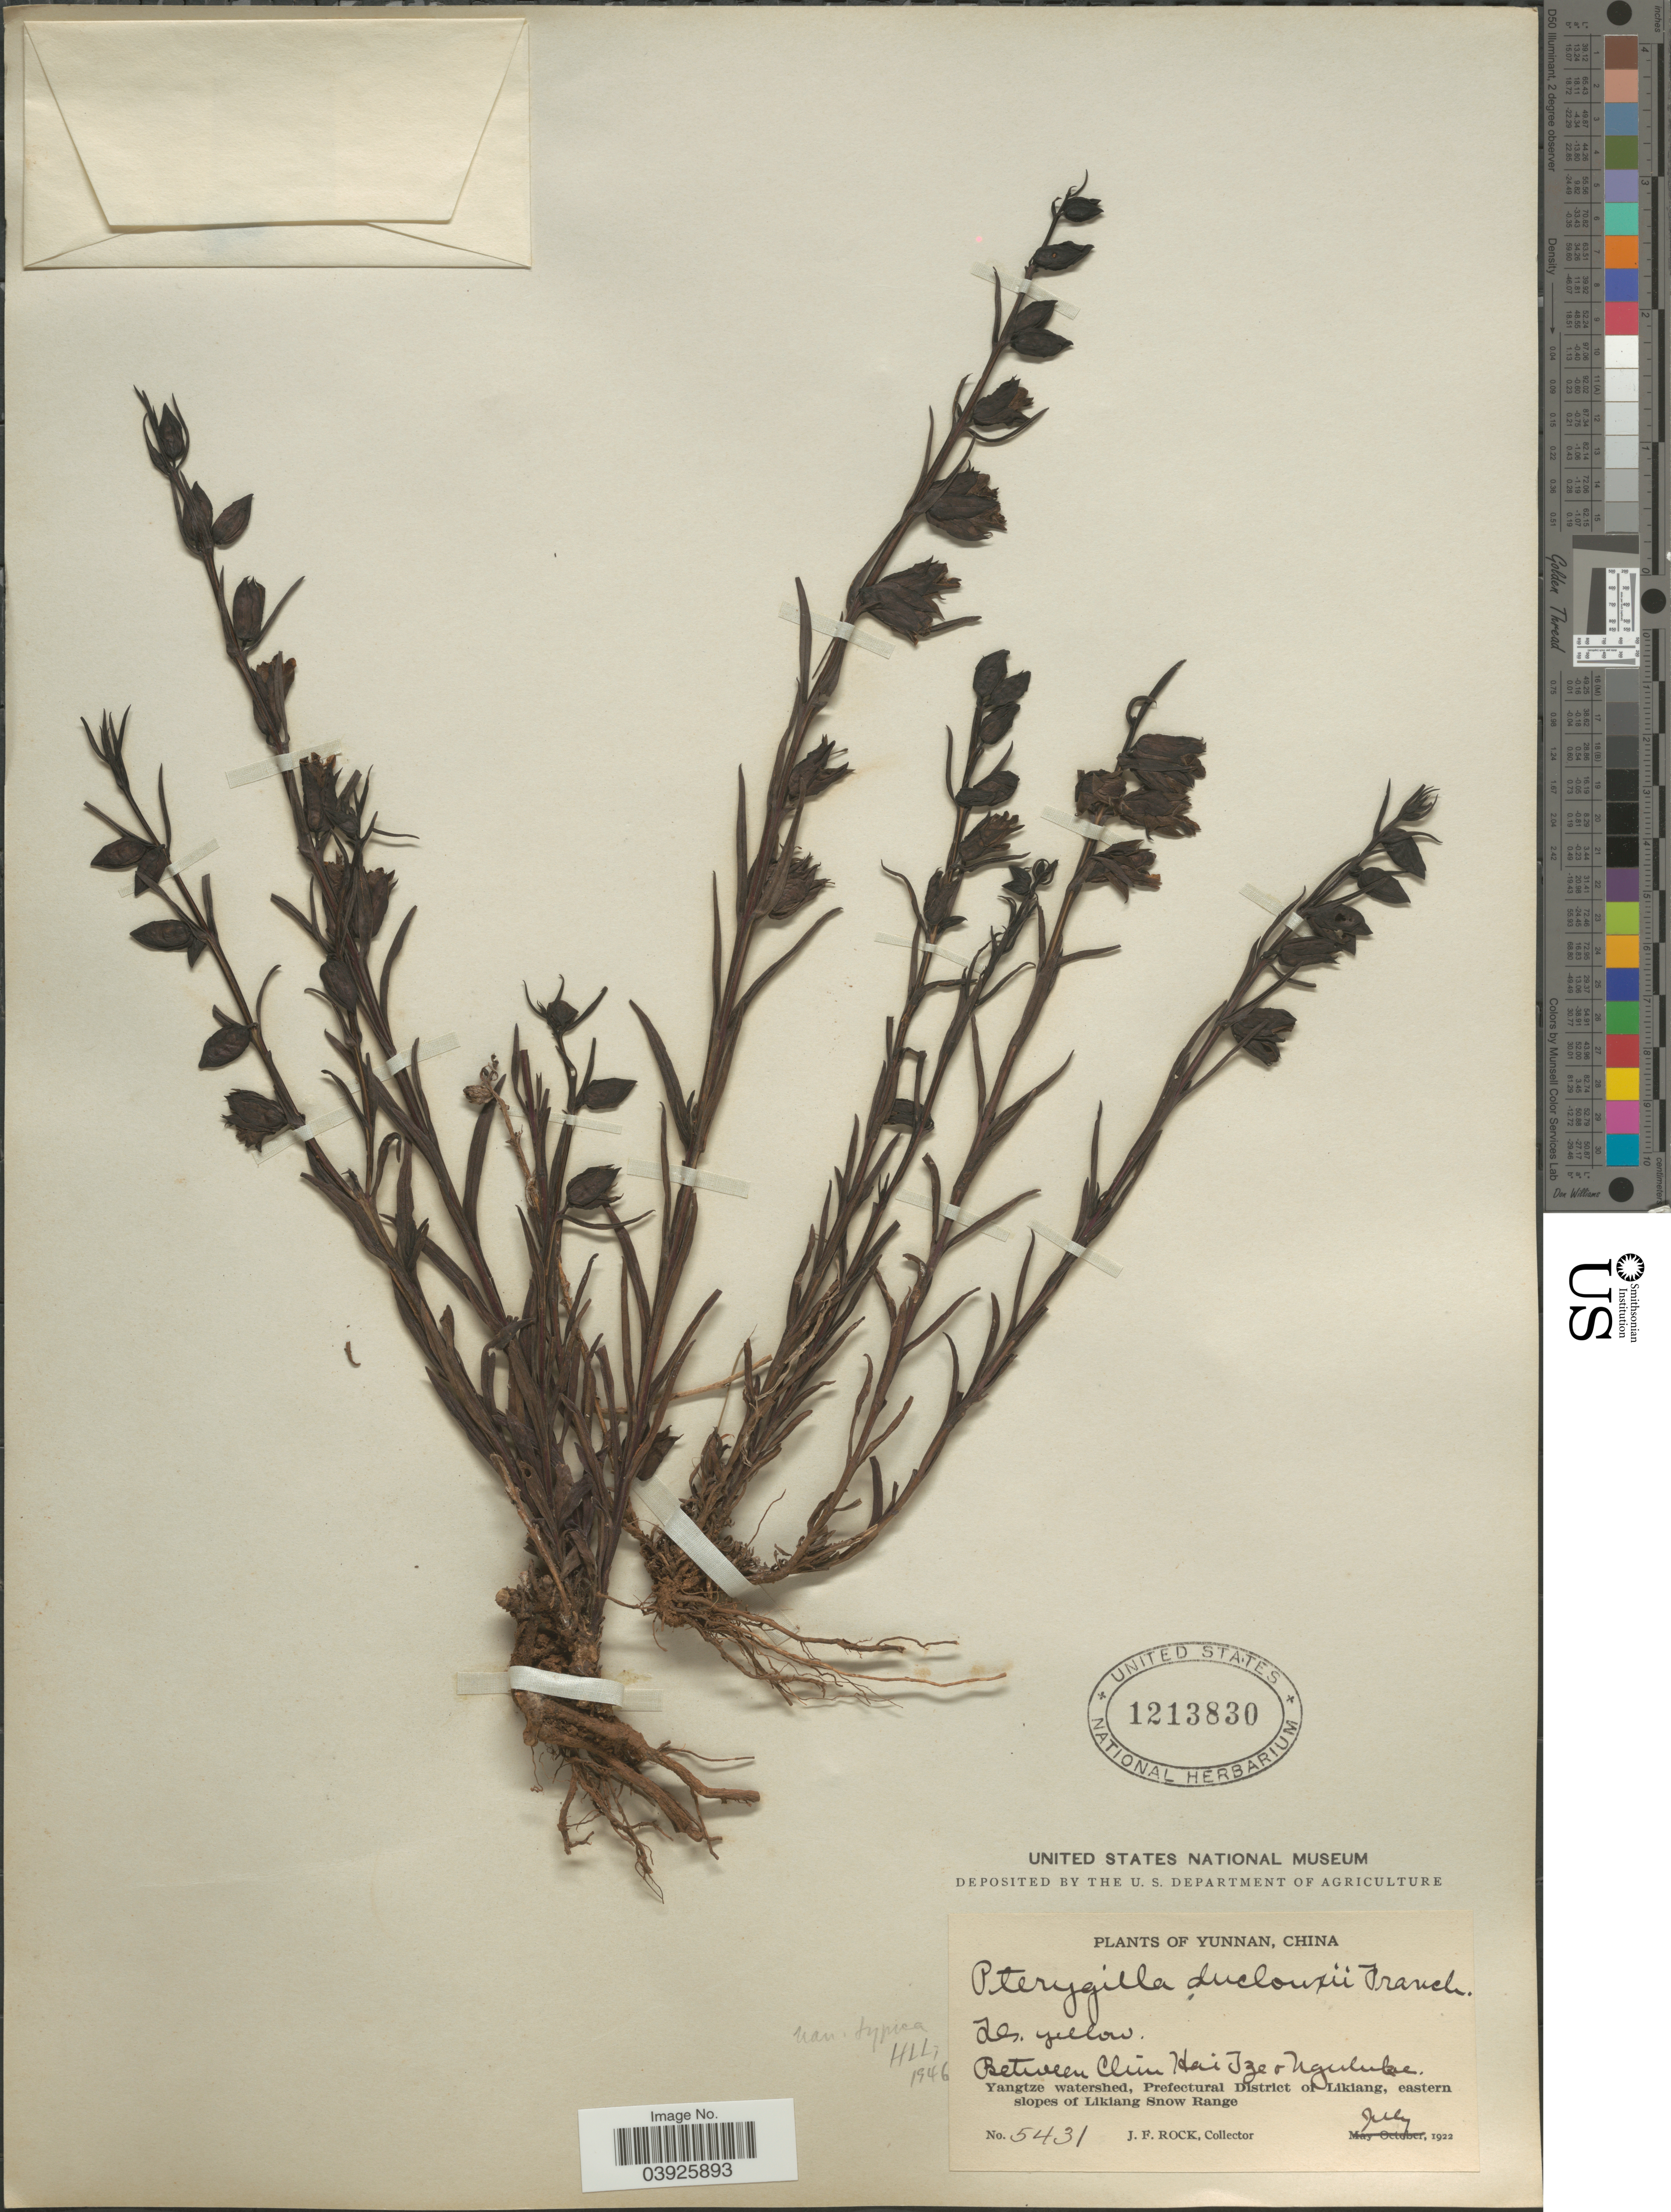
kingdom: Plantae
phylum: Tracheophyta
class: Magnoliopsida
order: Lamiales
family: Orobanchaceae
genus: Pterygiella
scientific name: Pterygiella duclouxii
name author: Franch.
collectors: J. Rock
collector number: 5431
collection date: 1922-07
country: China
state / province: Yunnan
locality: Between Chin [interpreted] Hai Tze o Nguluke. Yangtze watershed, Prefectural District of Likiang, eastern slopes of Likiang Snow Range.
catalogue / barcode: US 1213830